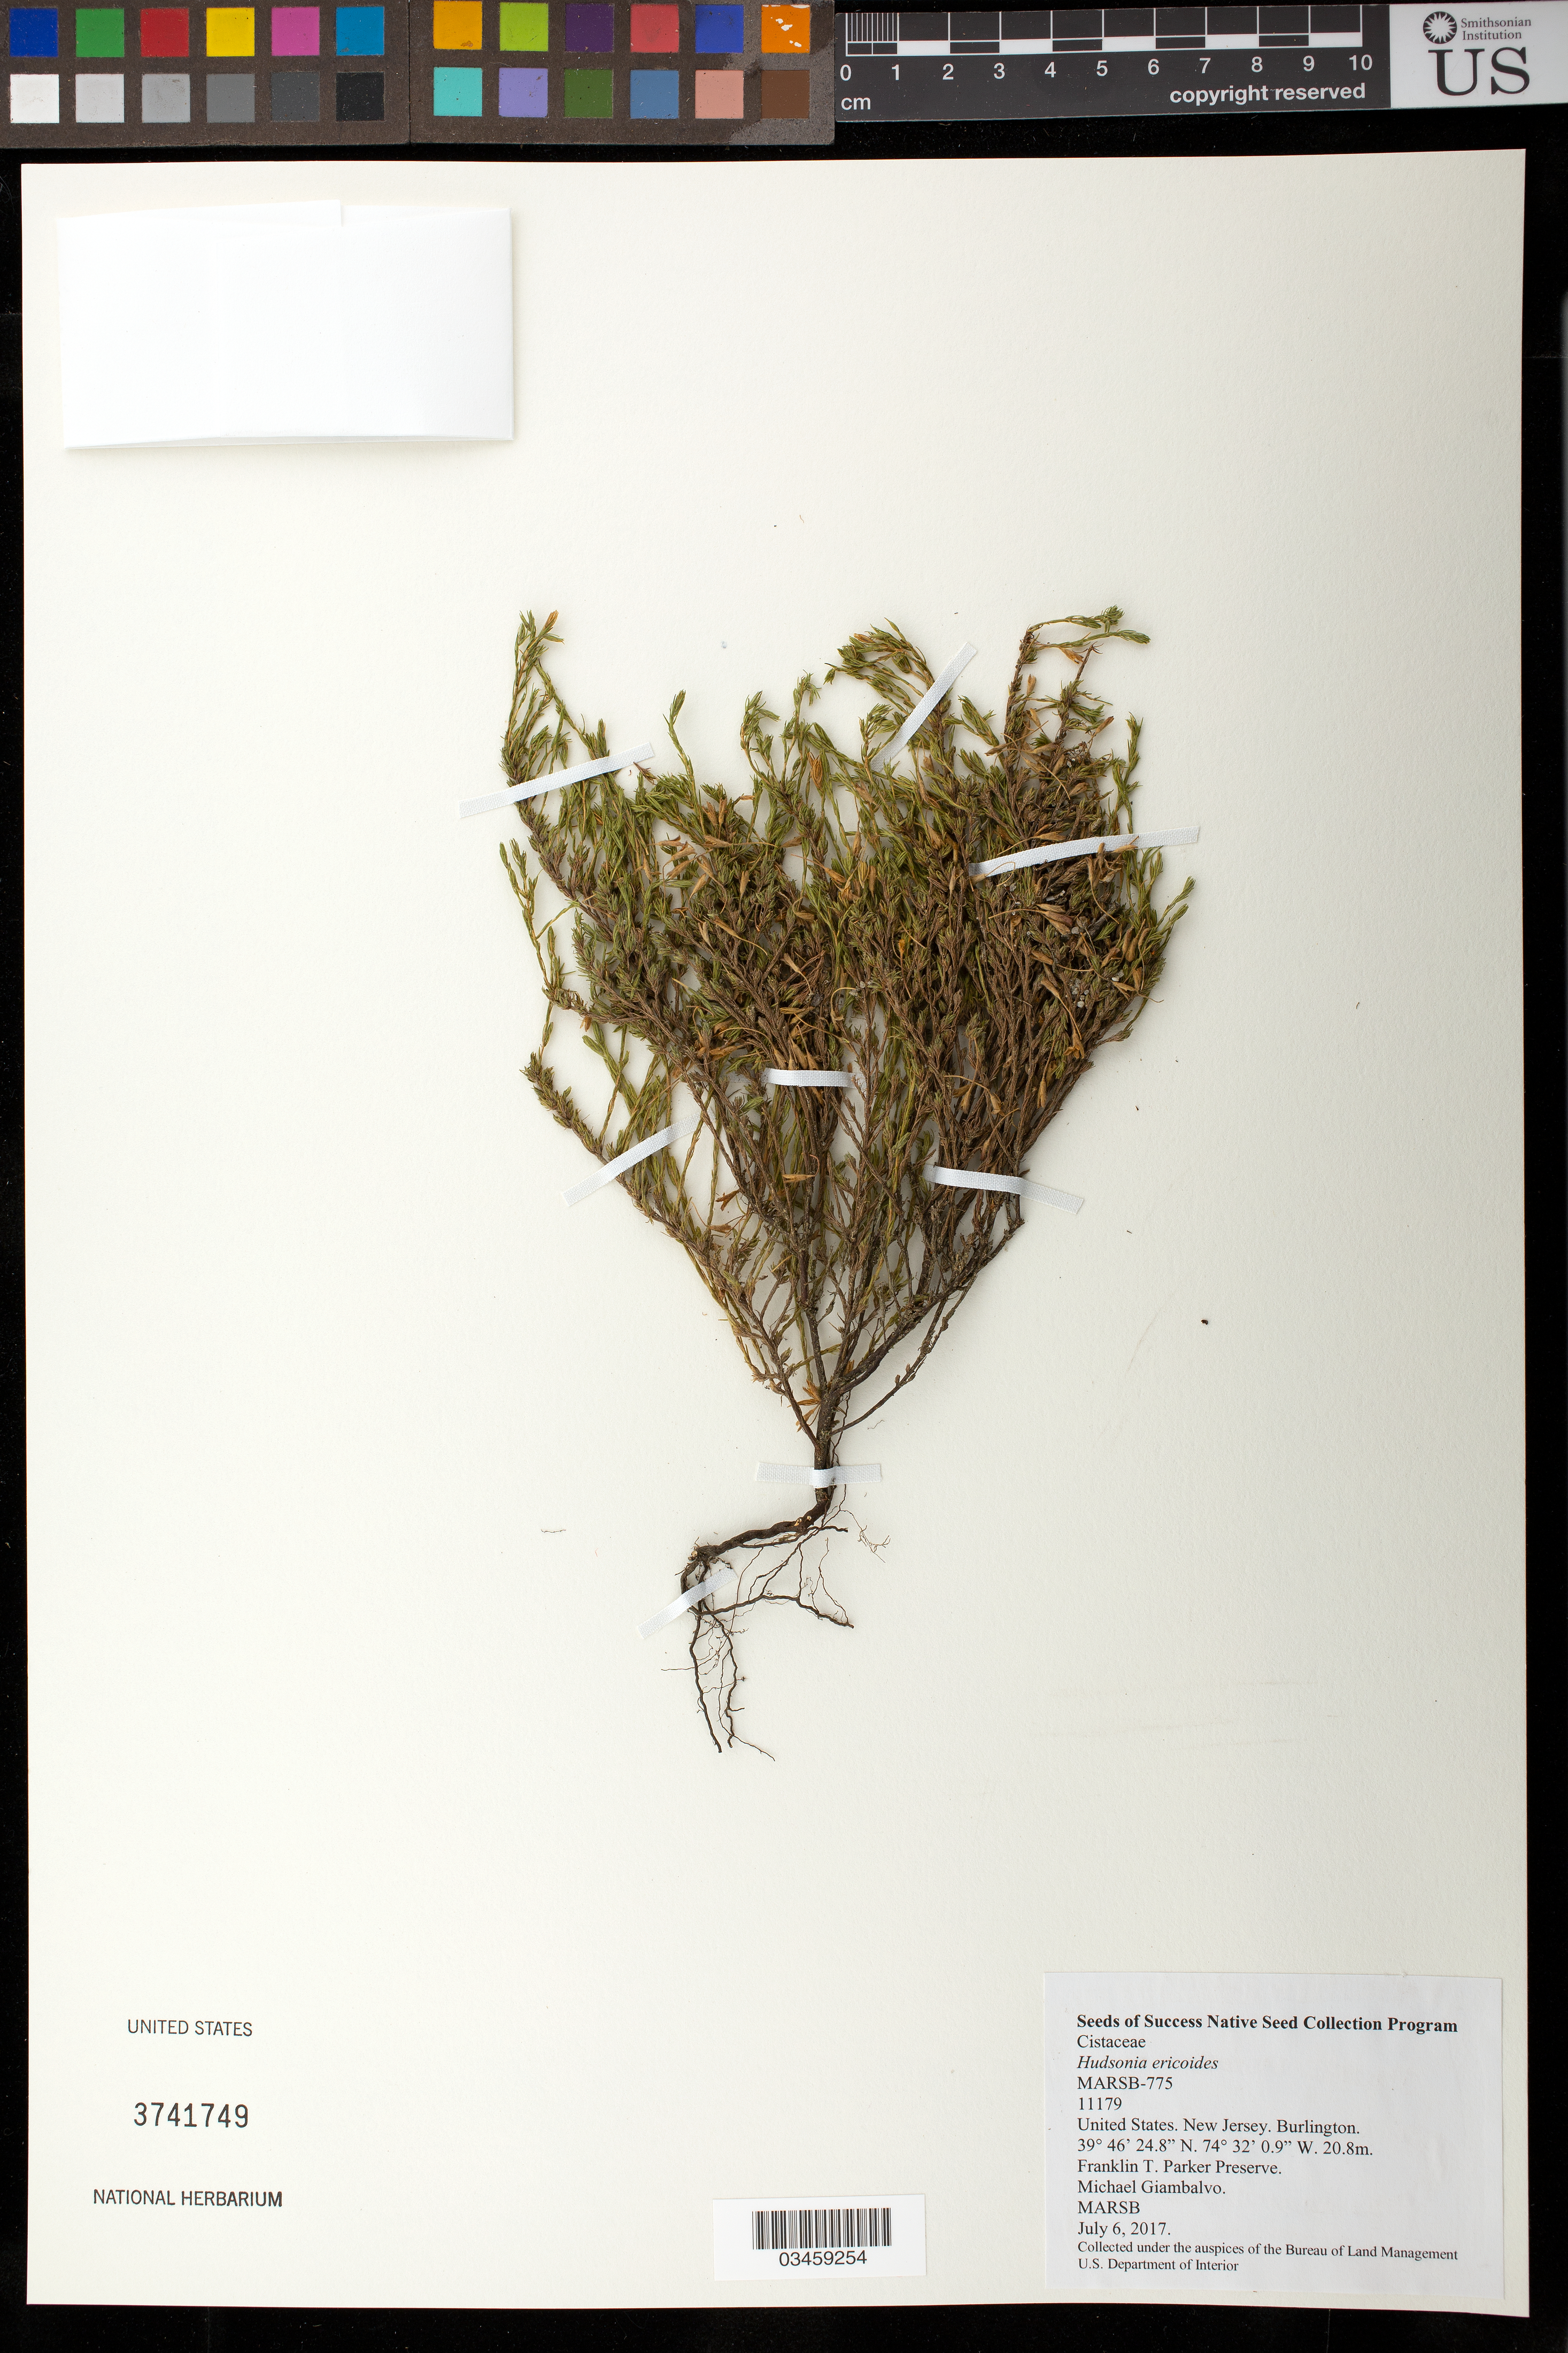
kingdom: Plantae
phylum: Tracheophyta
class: Magnoliopsida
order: Malvales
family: Cistaceae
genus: Hudsonia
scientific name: Hudsonia ericoides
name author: L.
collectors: M. Giambalvo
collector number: MARSB-775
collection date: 2017-07-06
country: United States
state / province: New Jersey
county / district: Burlington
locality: Franklin T. Parker Preserve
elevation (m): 20.8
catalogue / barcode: US 3741749